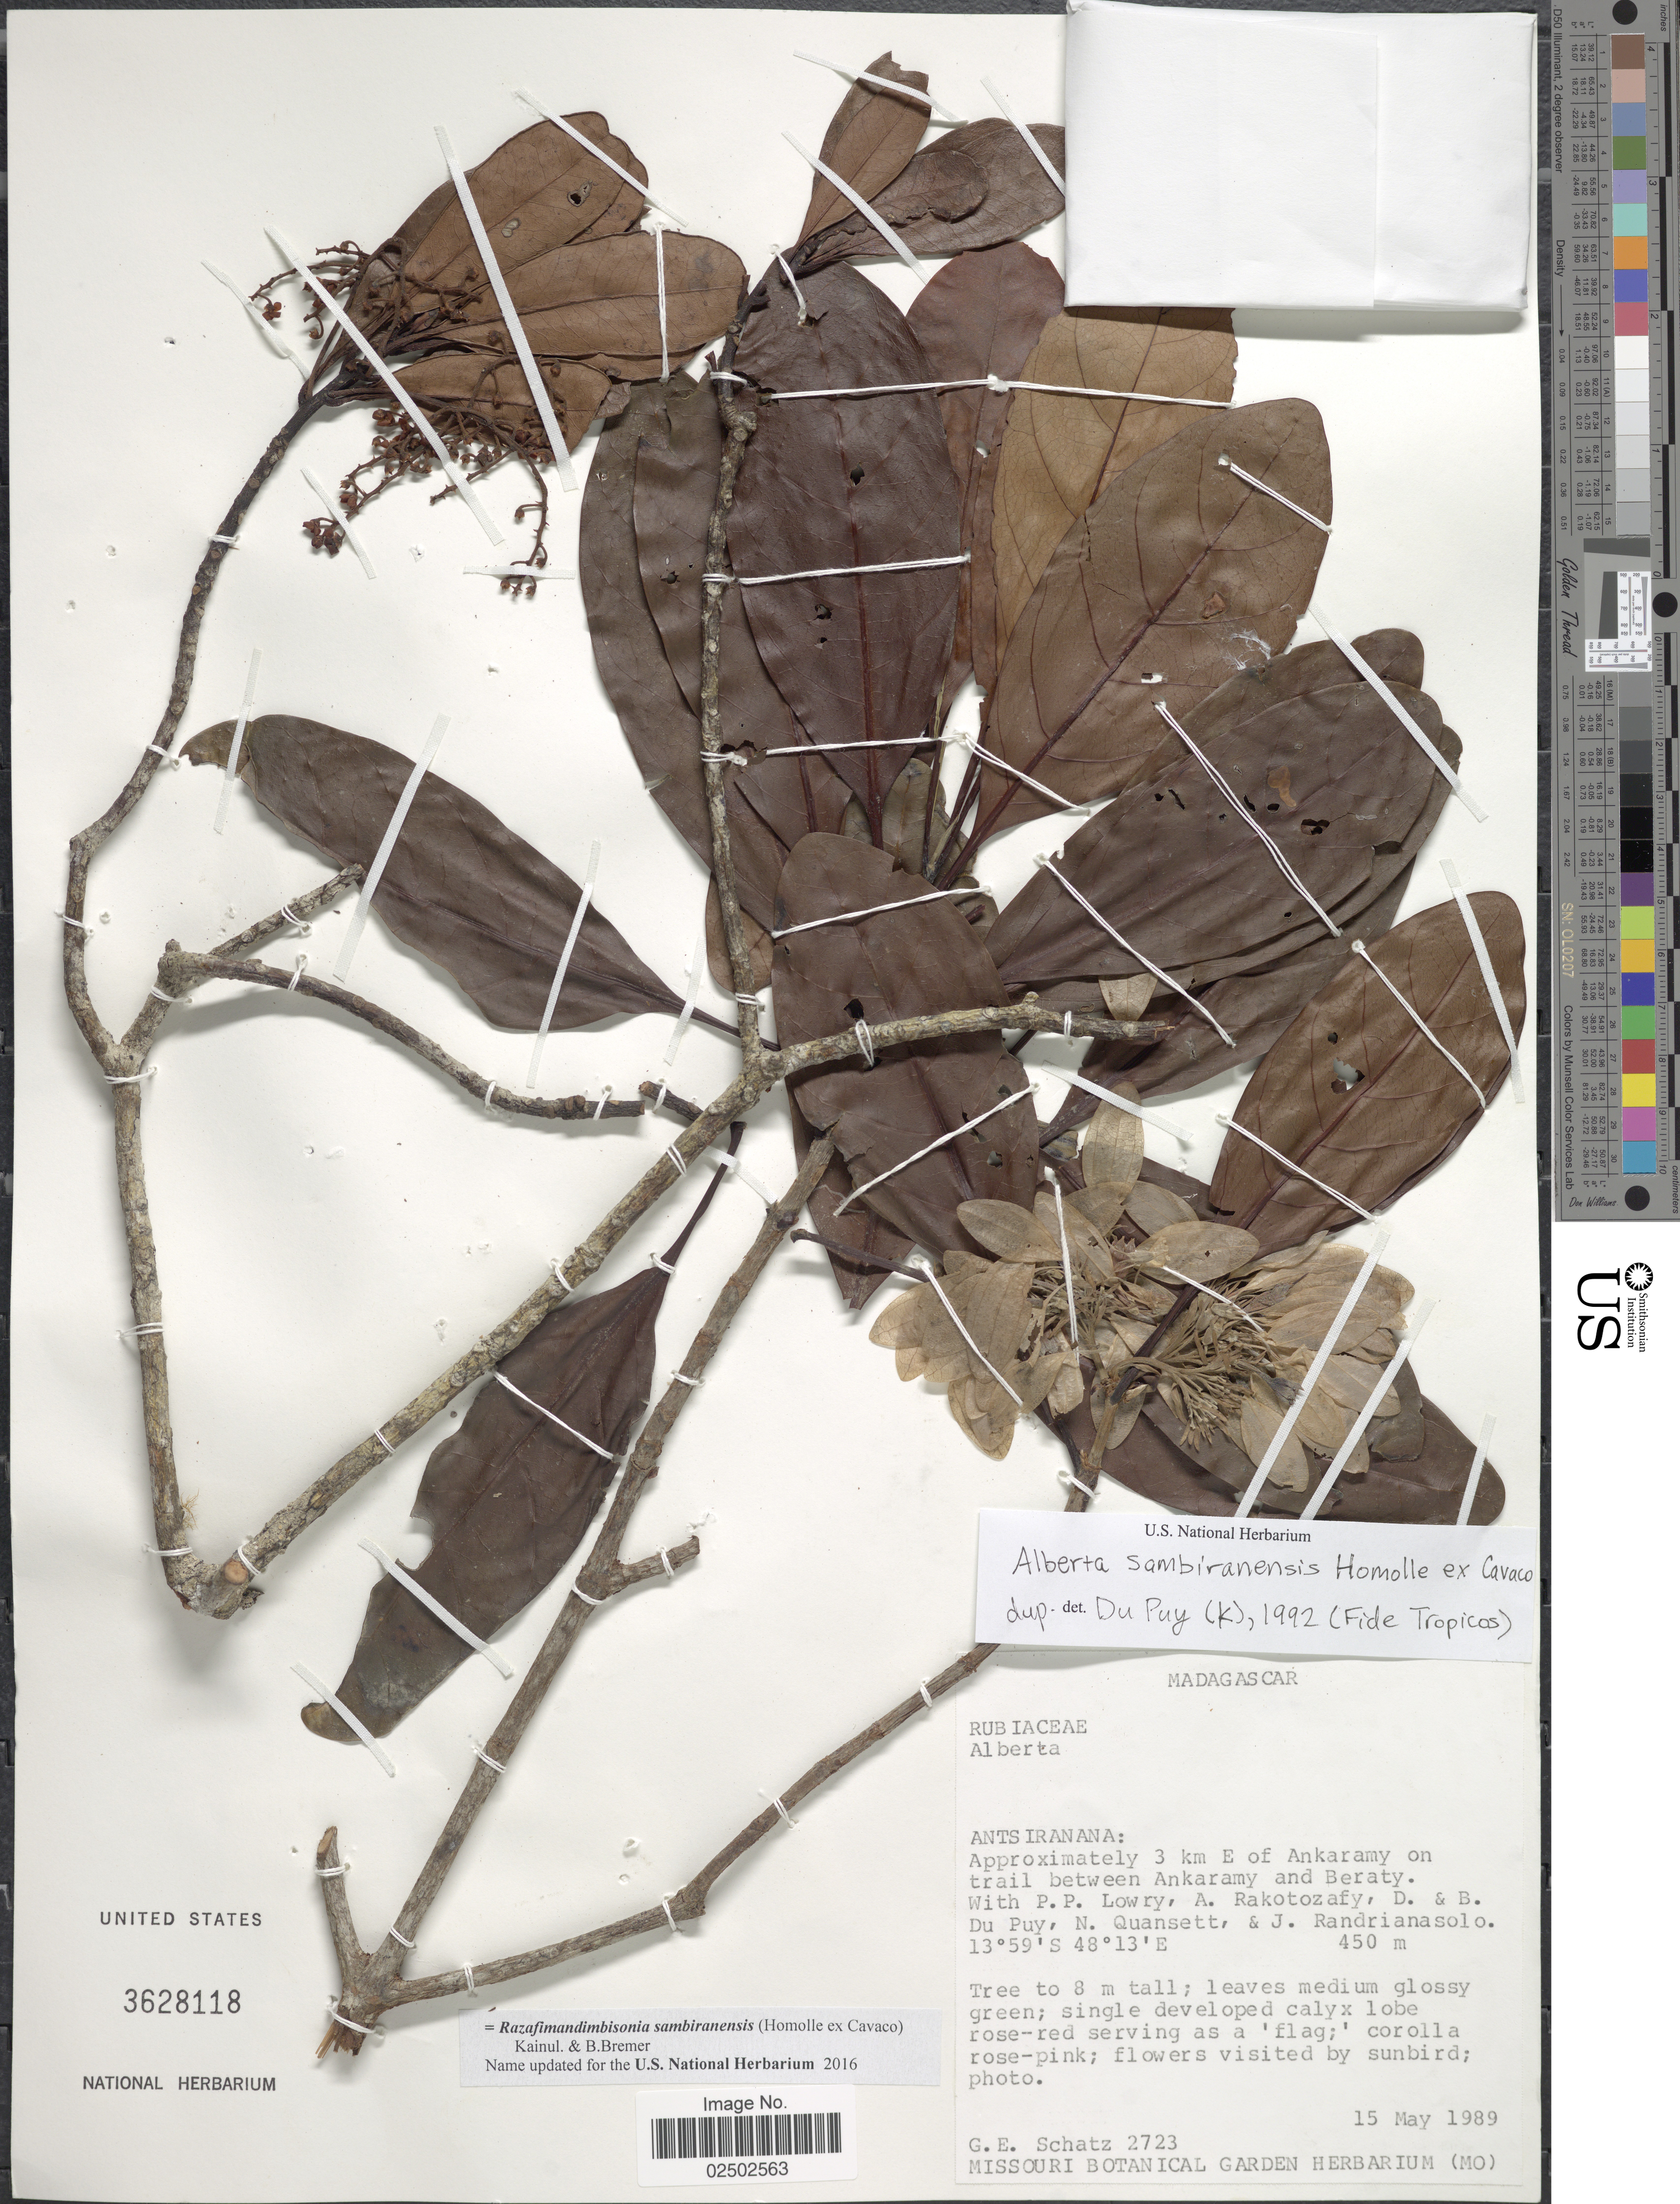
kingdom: Plantae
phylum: Tracheophyta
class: Magnoliopsida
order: Gentianales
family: Rubiaceae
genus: Razafimandimbisonia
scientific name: Razafimandimbisonia sambiranensis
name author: (Homolle ex Cavaco) Kainul. & B. Bremer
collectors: G. Schatz, P. Lowry, A. Rakotozafy, D. Du Puy & et al.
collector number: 2723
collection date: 1989-05-15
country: Madagascar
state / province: Diana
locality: Approximately 3 km E of Ankarany on trail between Ankaramy and Beraty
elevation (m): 450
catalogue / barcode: US 3628118